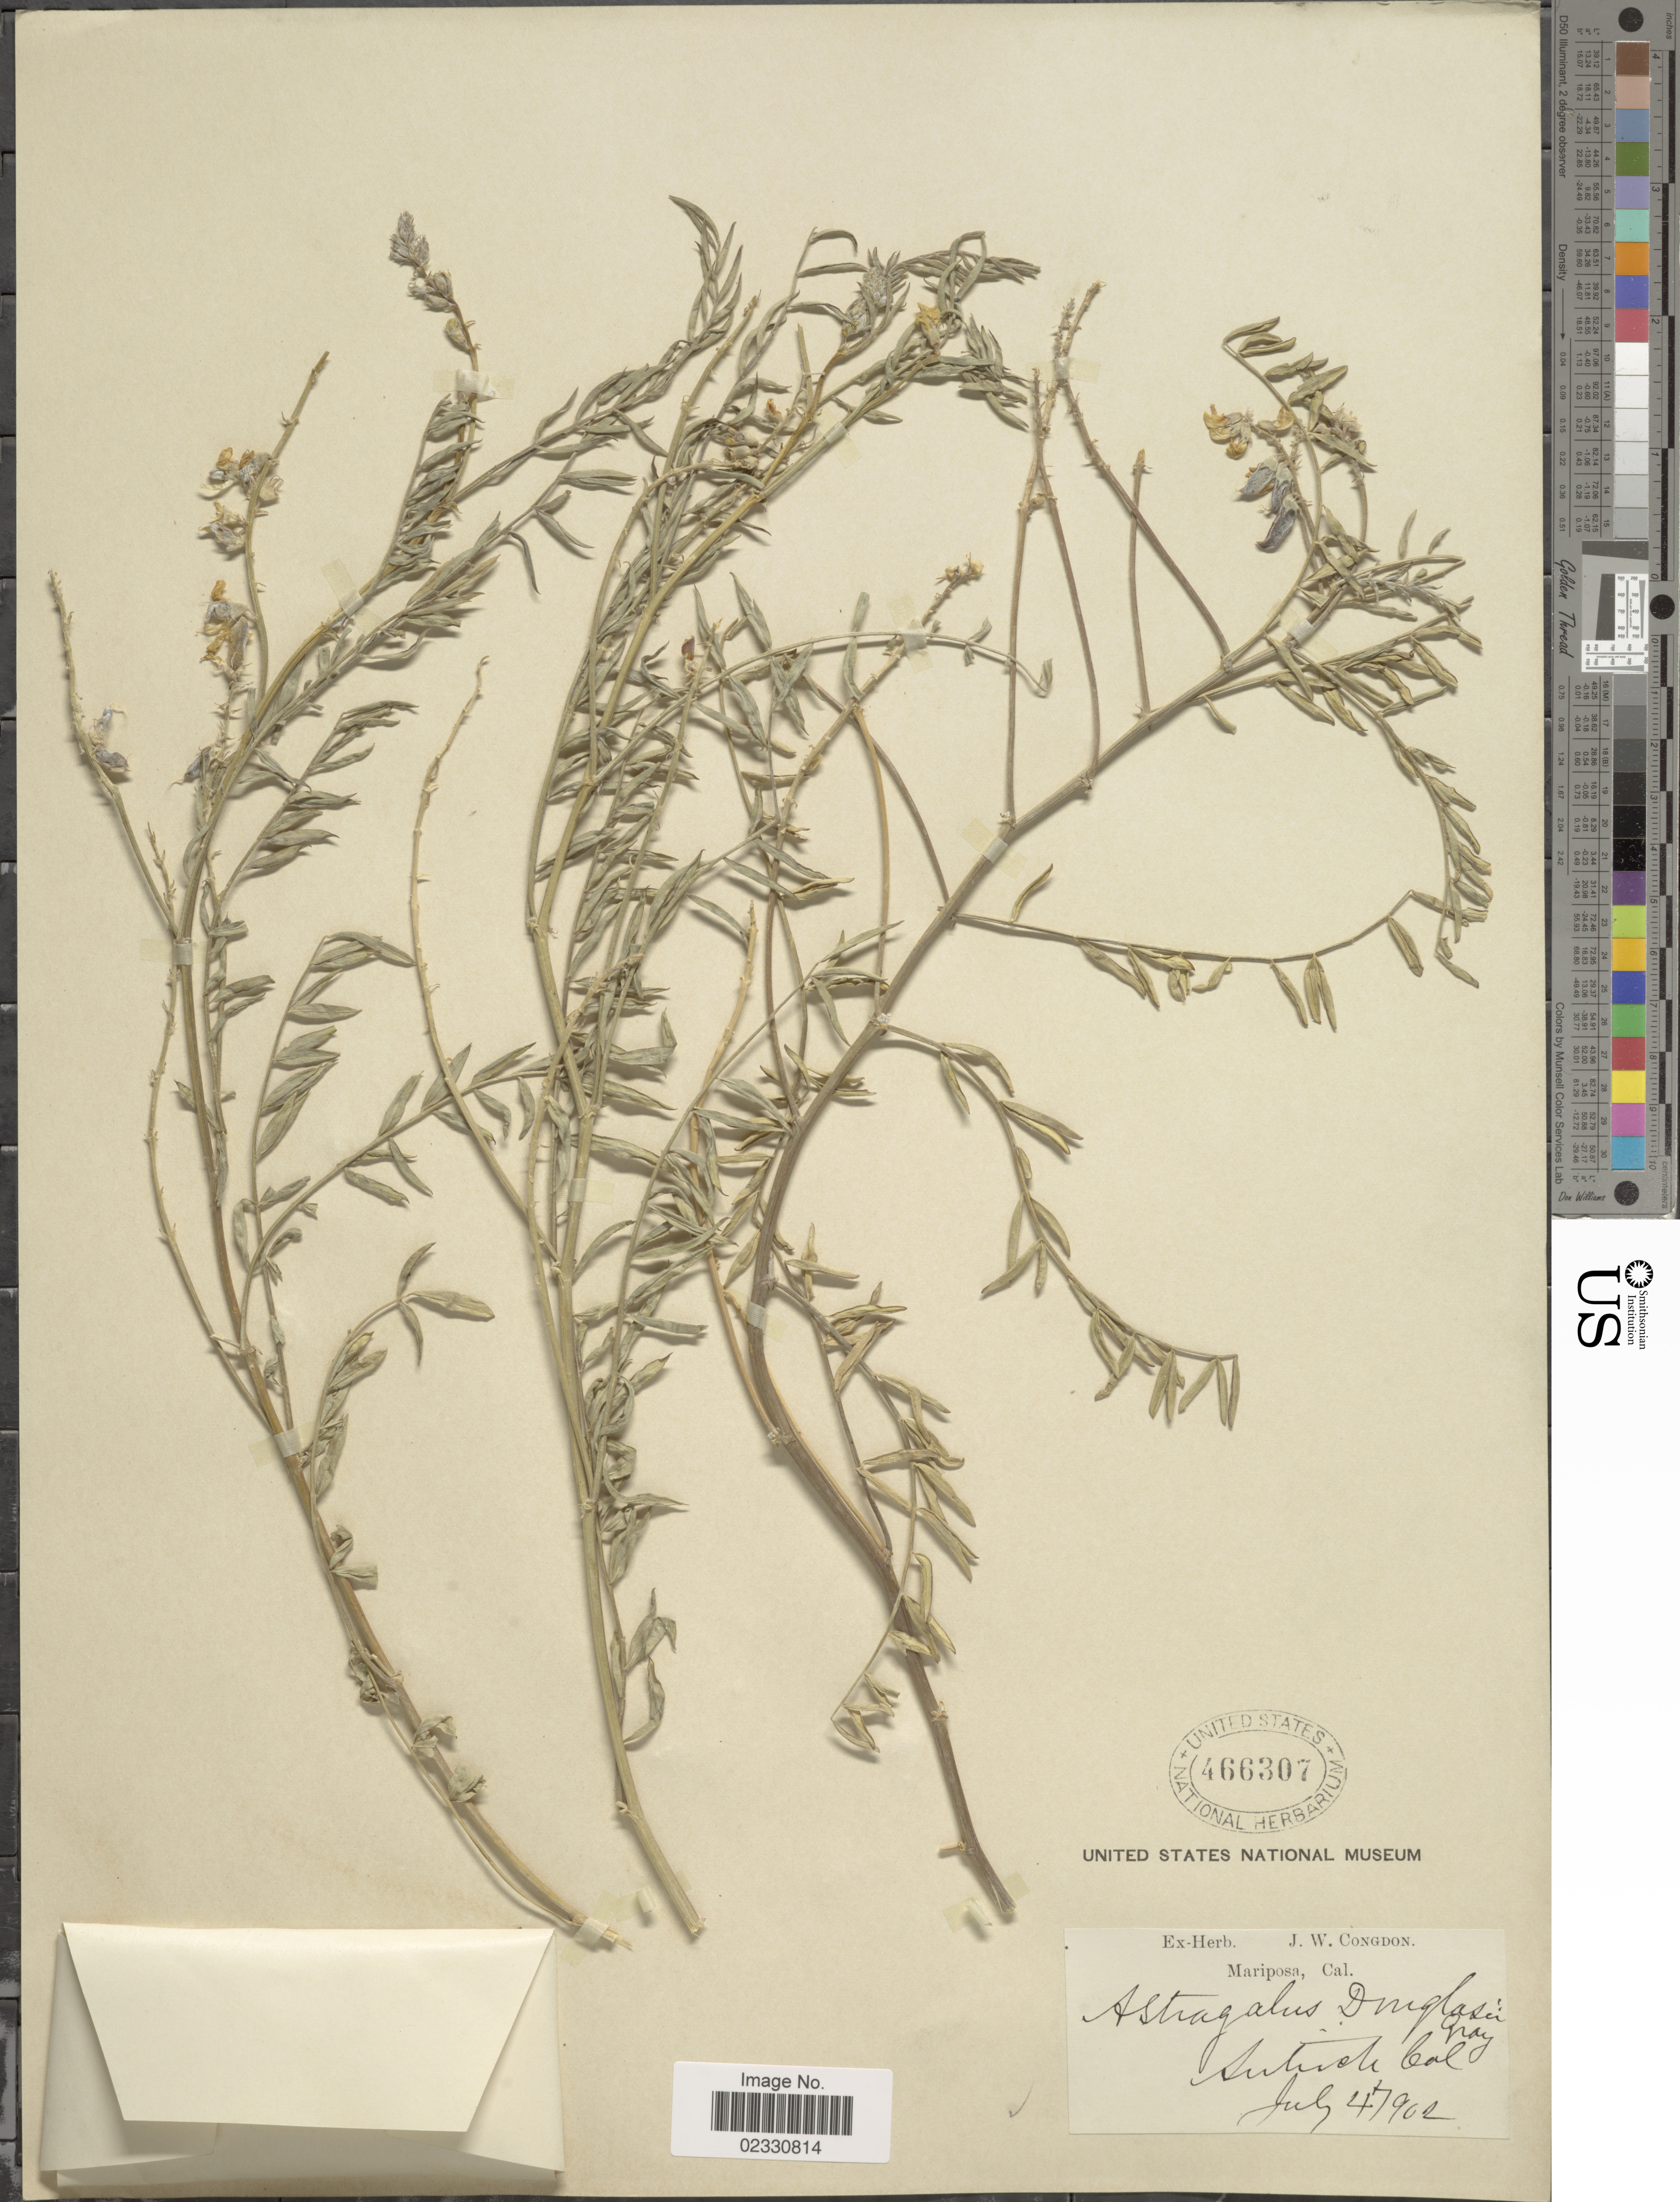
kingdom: Plantae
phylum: Tracheophyta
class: Magnoliopsida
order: Fabales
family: Fabaceae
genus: Astragalus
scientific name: Astragalus douglasii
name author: (Torr. & A. Gray) A. Gray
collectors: J. W. Congdon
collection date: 1902-07-04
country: United States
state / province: California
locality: Antioch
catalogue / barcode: US 466307